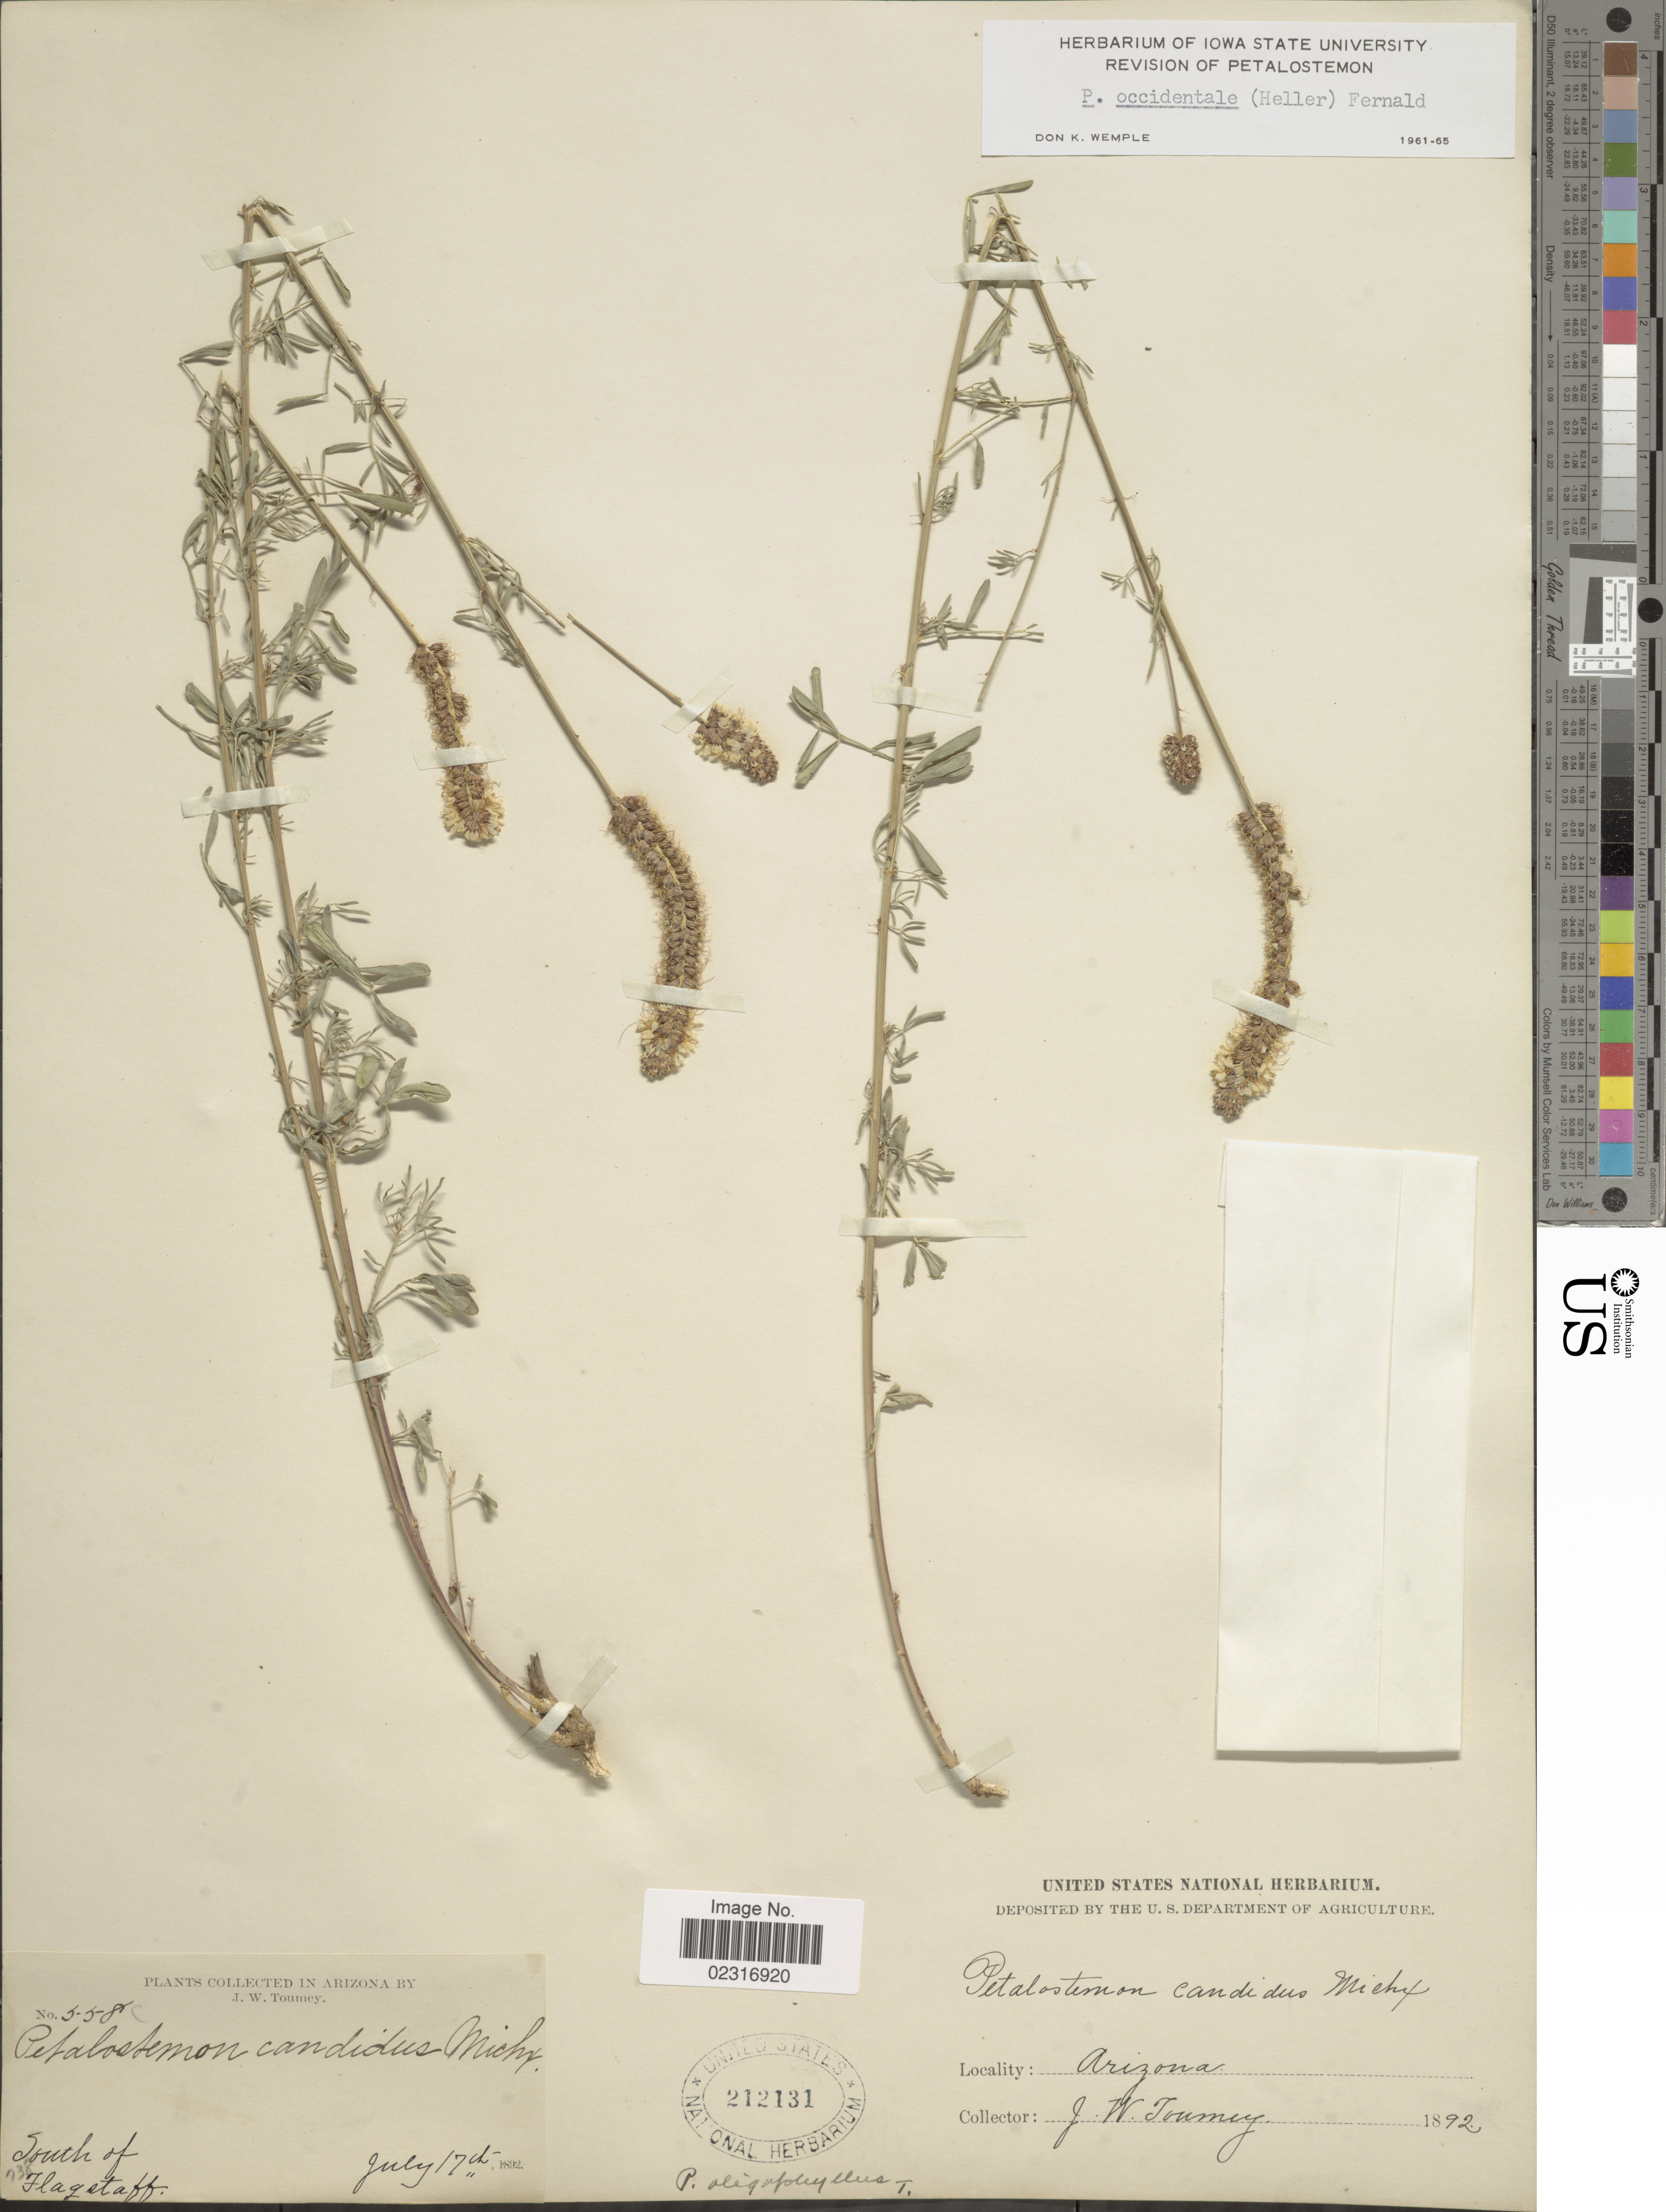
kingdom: Plantae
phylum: Tracheophyta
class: Magnoliopsida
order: Fabales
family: Fabaceae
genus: Dalea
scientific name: Dalea candida var. oligophylla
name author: (Torr) Shinners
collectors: J. W. Toumey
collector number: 558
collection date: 1892-07-17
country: United States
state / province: Arizona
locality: South of Flagstaff.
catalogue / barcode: US 212131